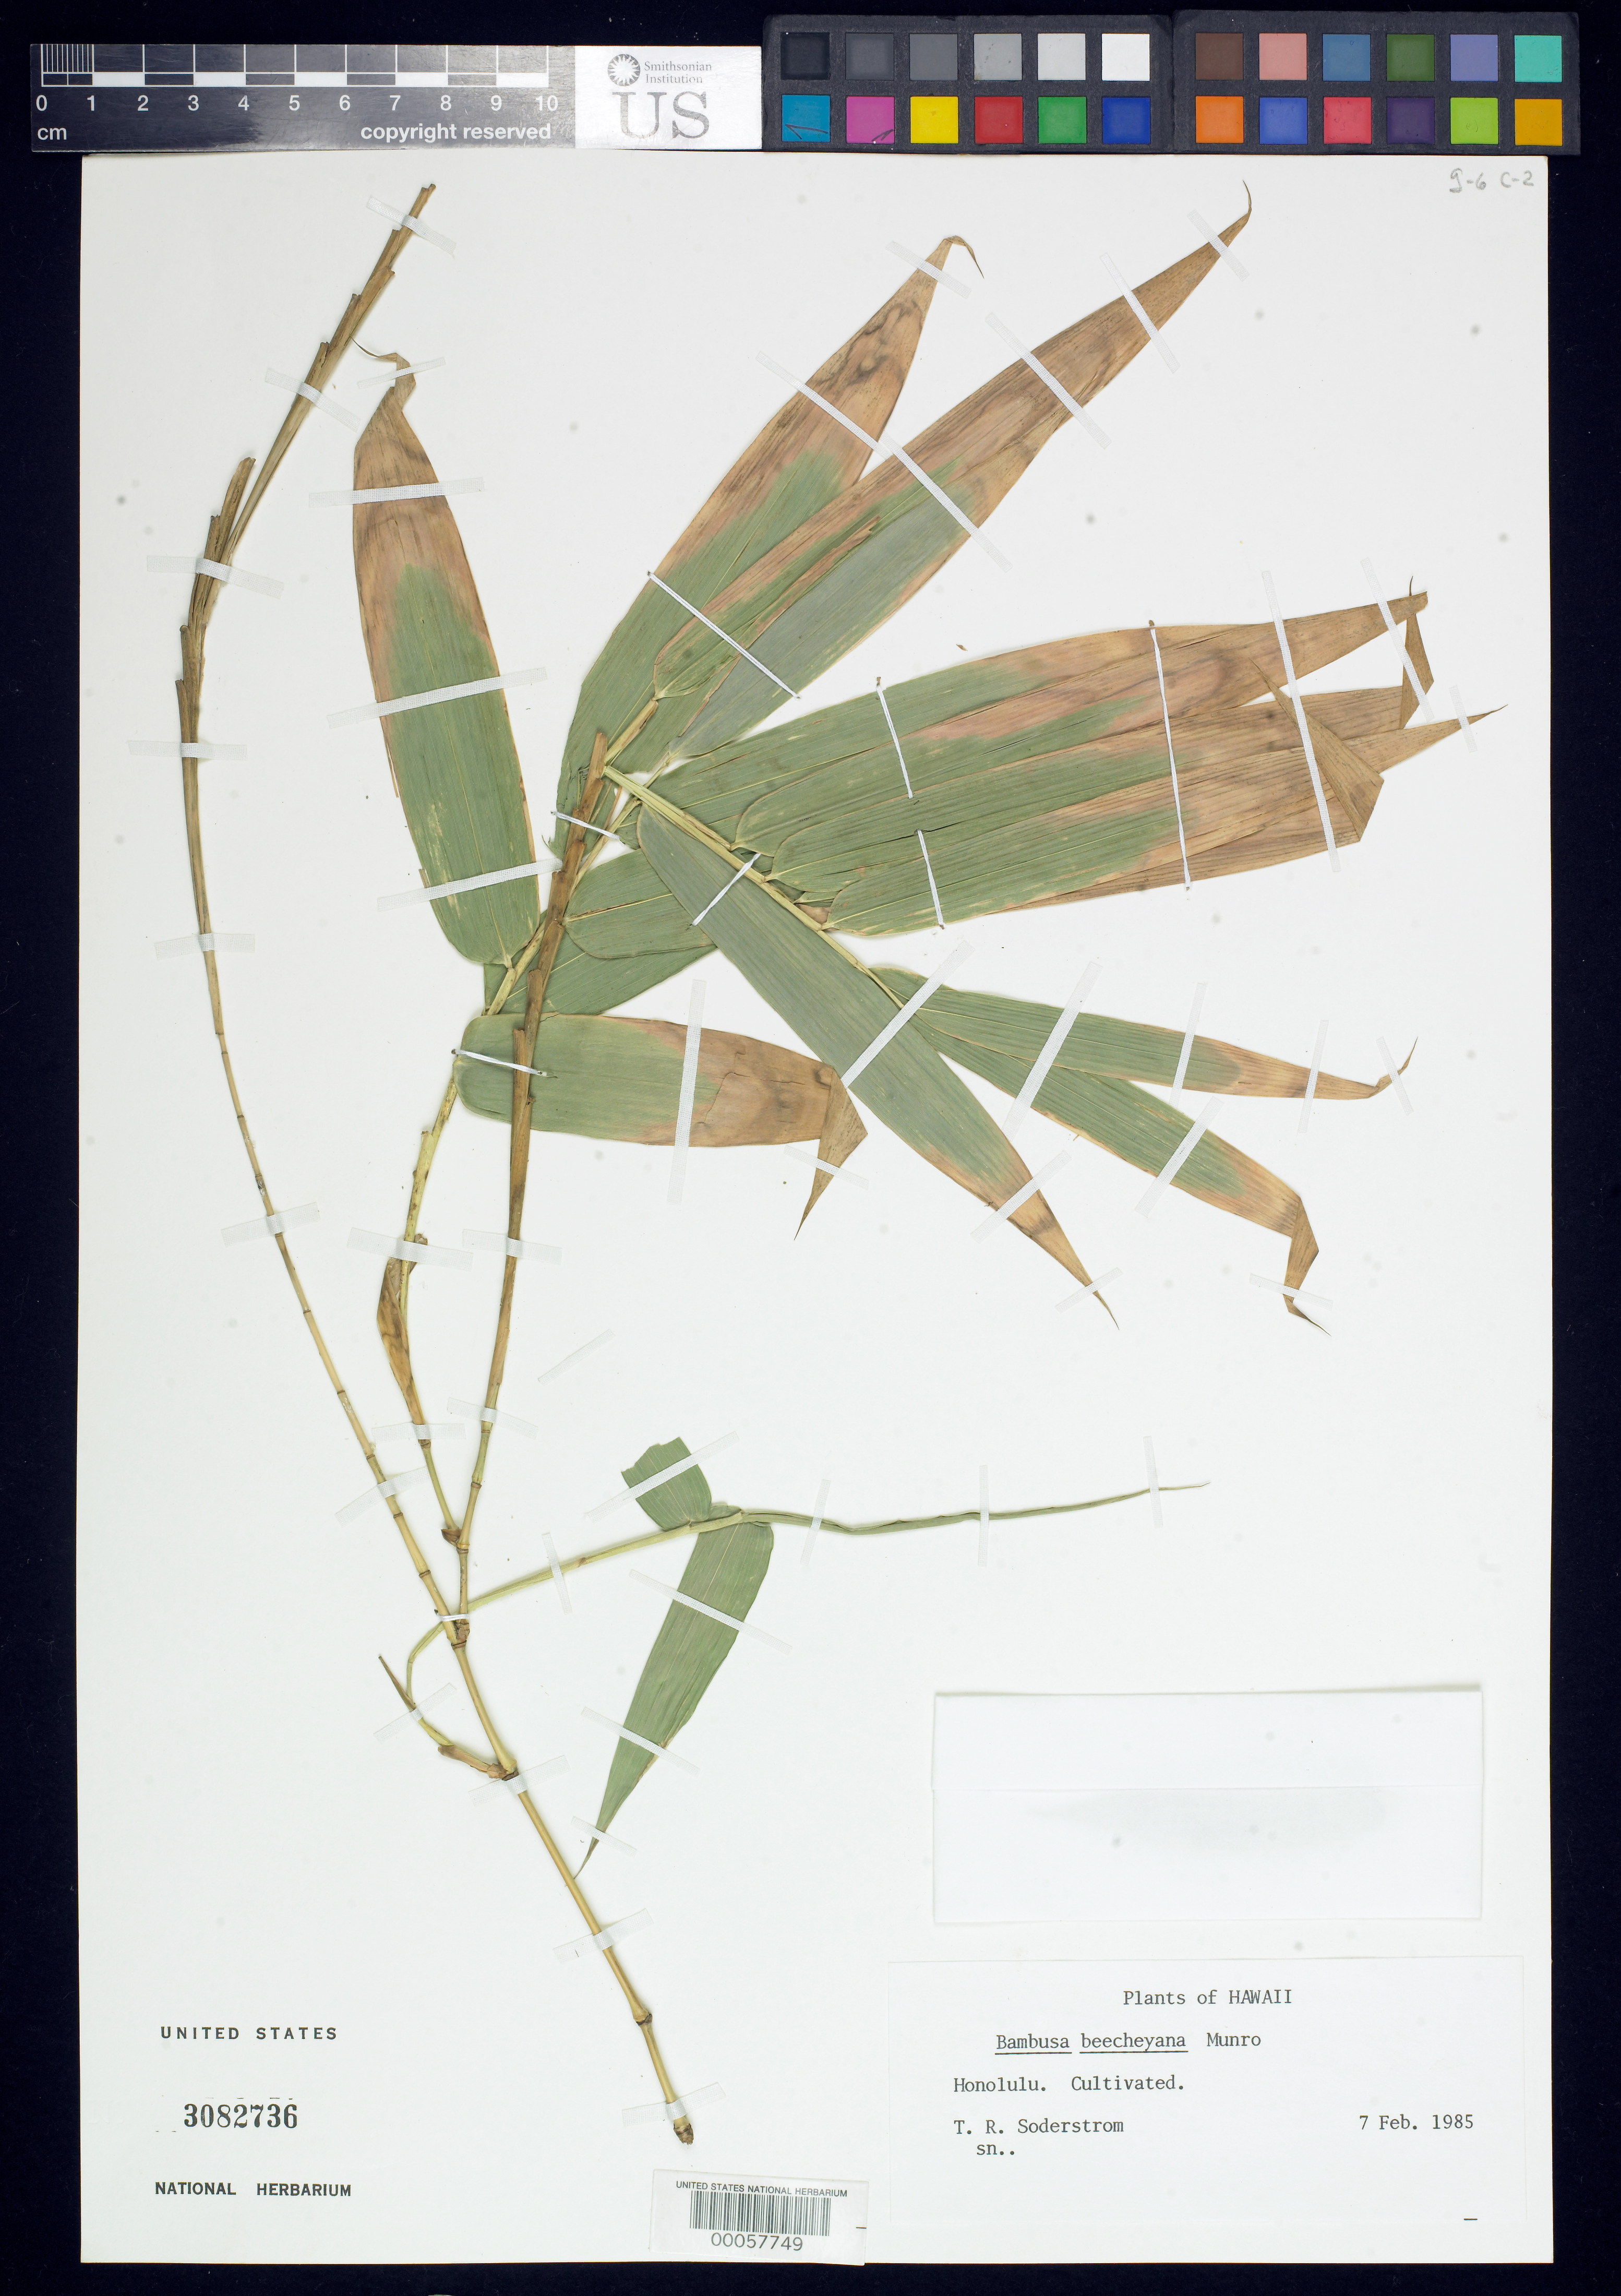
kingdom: Plantae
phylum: Tracheophyta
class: Liliopsida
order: Poales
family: Poaceae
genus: Bambusa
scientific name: Bambusa beecheyana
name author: Munro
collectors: T. R. Soderstrom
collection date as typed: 07 Feb 1985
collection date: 1985-02-07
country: United States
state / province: Hawaii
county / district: Maui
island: Maui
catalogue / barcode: US 3082736